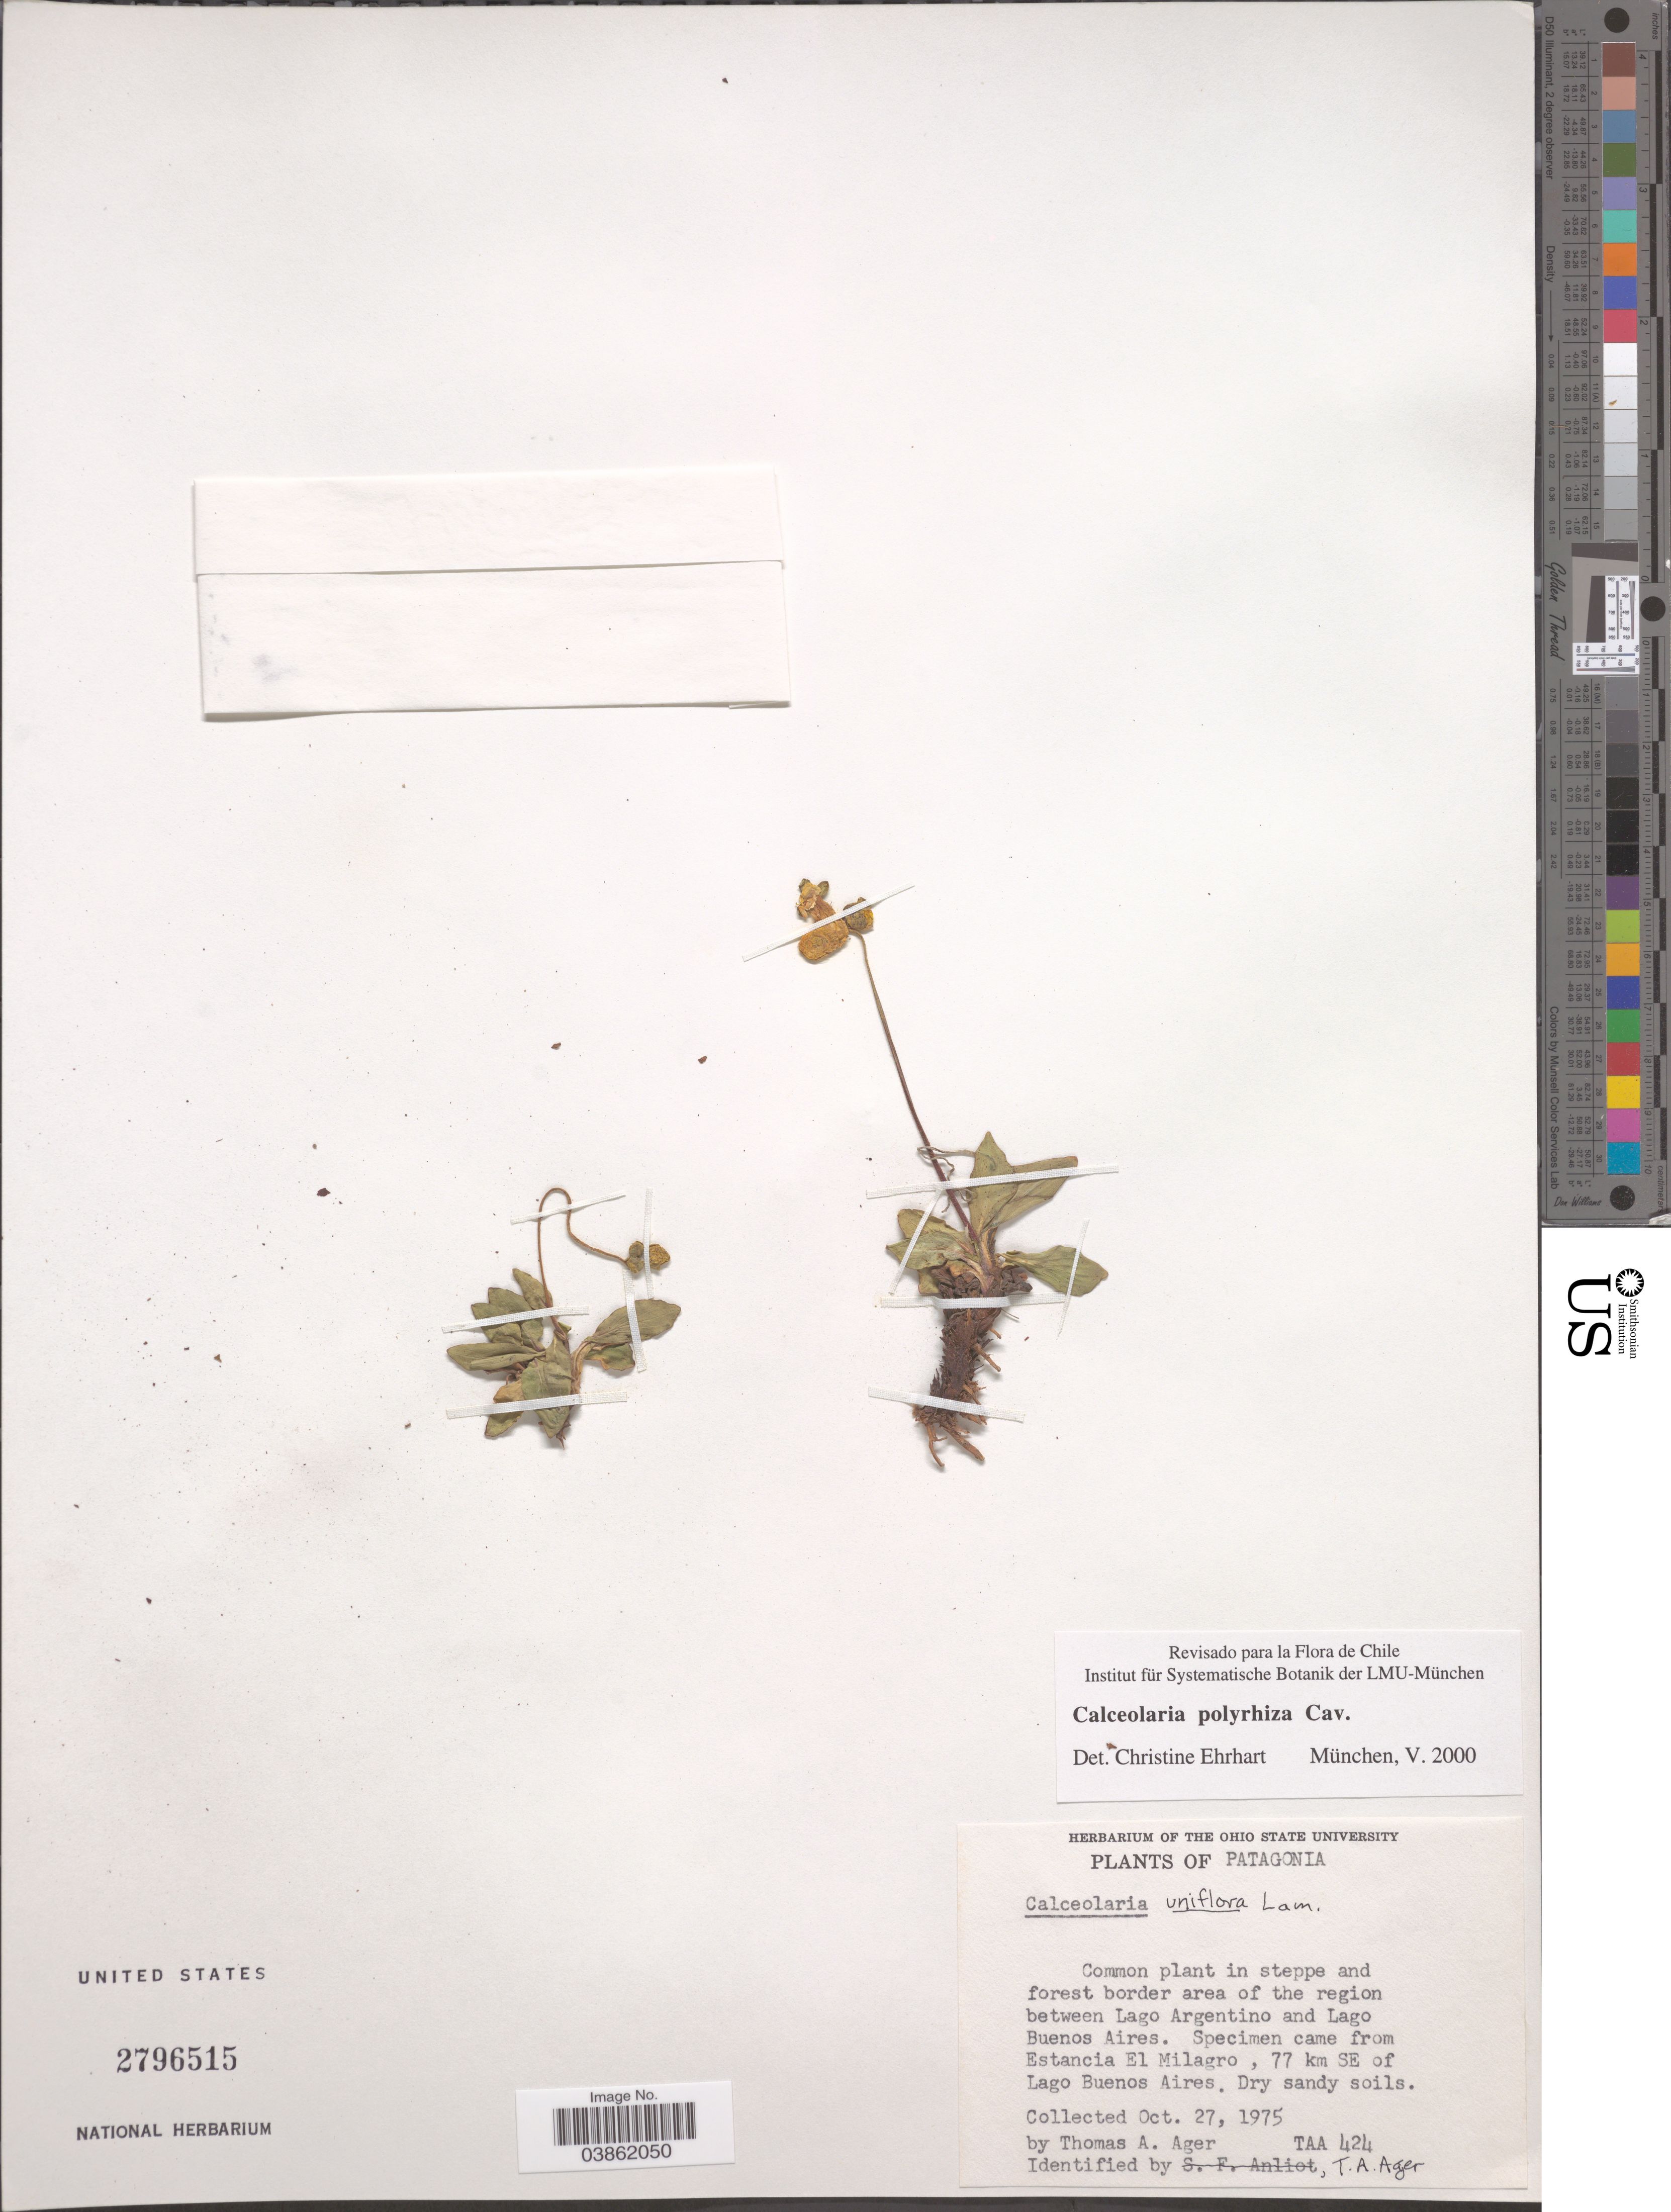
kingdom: Plantae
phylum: Tracheophyta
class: Magnoliopsida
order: Lamiales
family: Calceolariaceae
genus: Calceolaria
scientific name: Calceolaria polyrhiza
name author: Cav.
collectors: T. A. Ager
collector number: TAA 424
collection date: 1975-10-27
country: Argentina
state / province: Buenos Aires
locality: Patagonia. In steppe and forest border area of the region between Lago Argentino and Lago Buenos Aires. Estancia El Milagro, 77 km SE of Lago Buenos Aires. [unsure placement]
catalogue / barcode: US 2796515